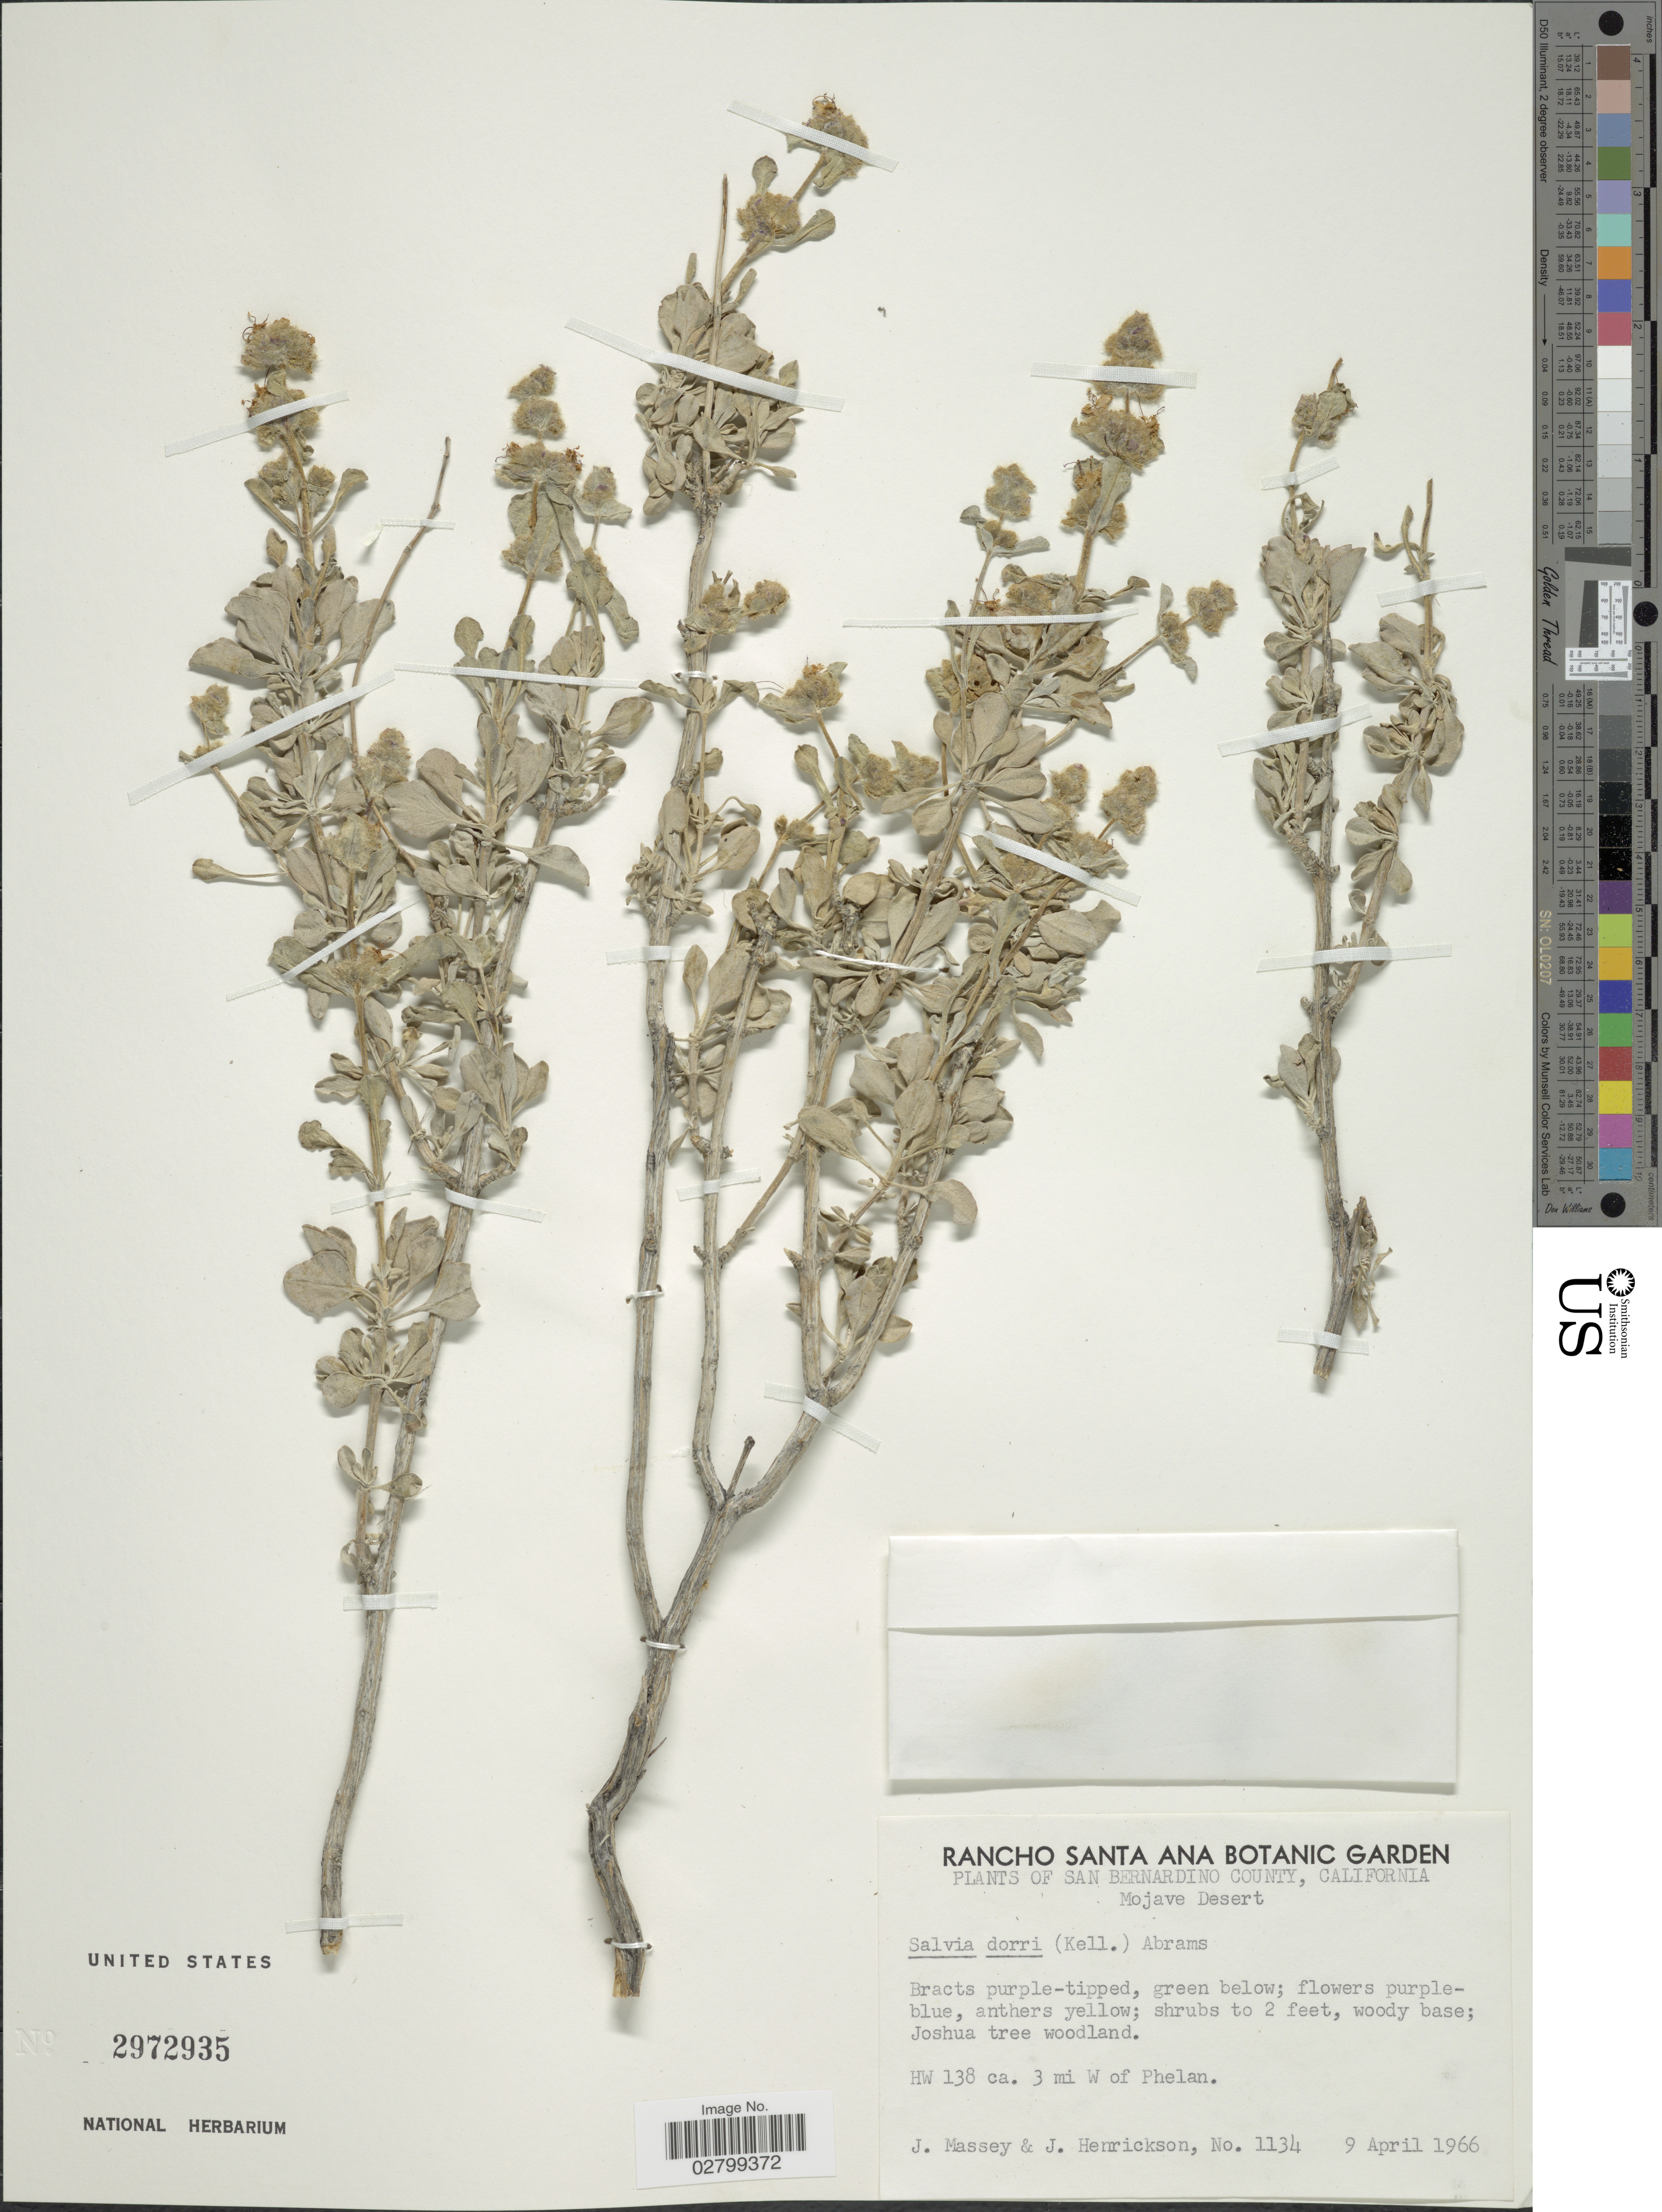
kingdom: Plantae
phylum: Tracheophyta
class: Magnoliopsida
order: Lamiales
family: Lamiaceae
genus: Salvia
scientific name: Salvia dorrii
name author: (Kellogg) Abrams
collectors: J. Massey & J. Henrickson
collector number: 1134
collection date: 1966-04-09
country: United States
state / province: California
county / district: San Bernardino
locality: San Bernardino County. Mojave Desert. HW 138 ca. 3 mi W of Phelan.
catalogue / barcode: US 2972935